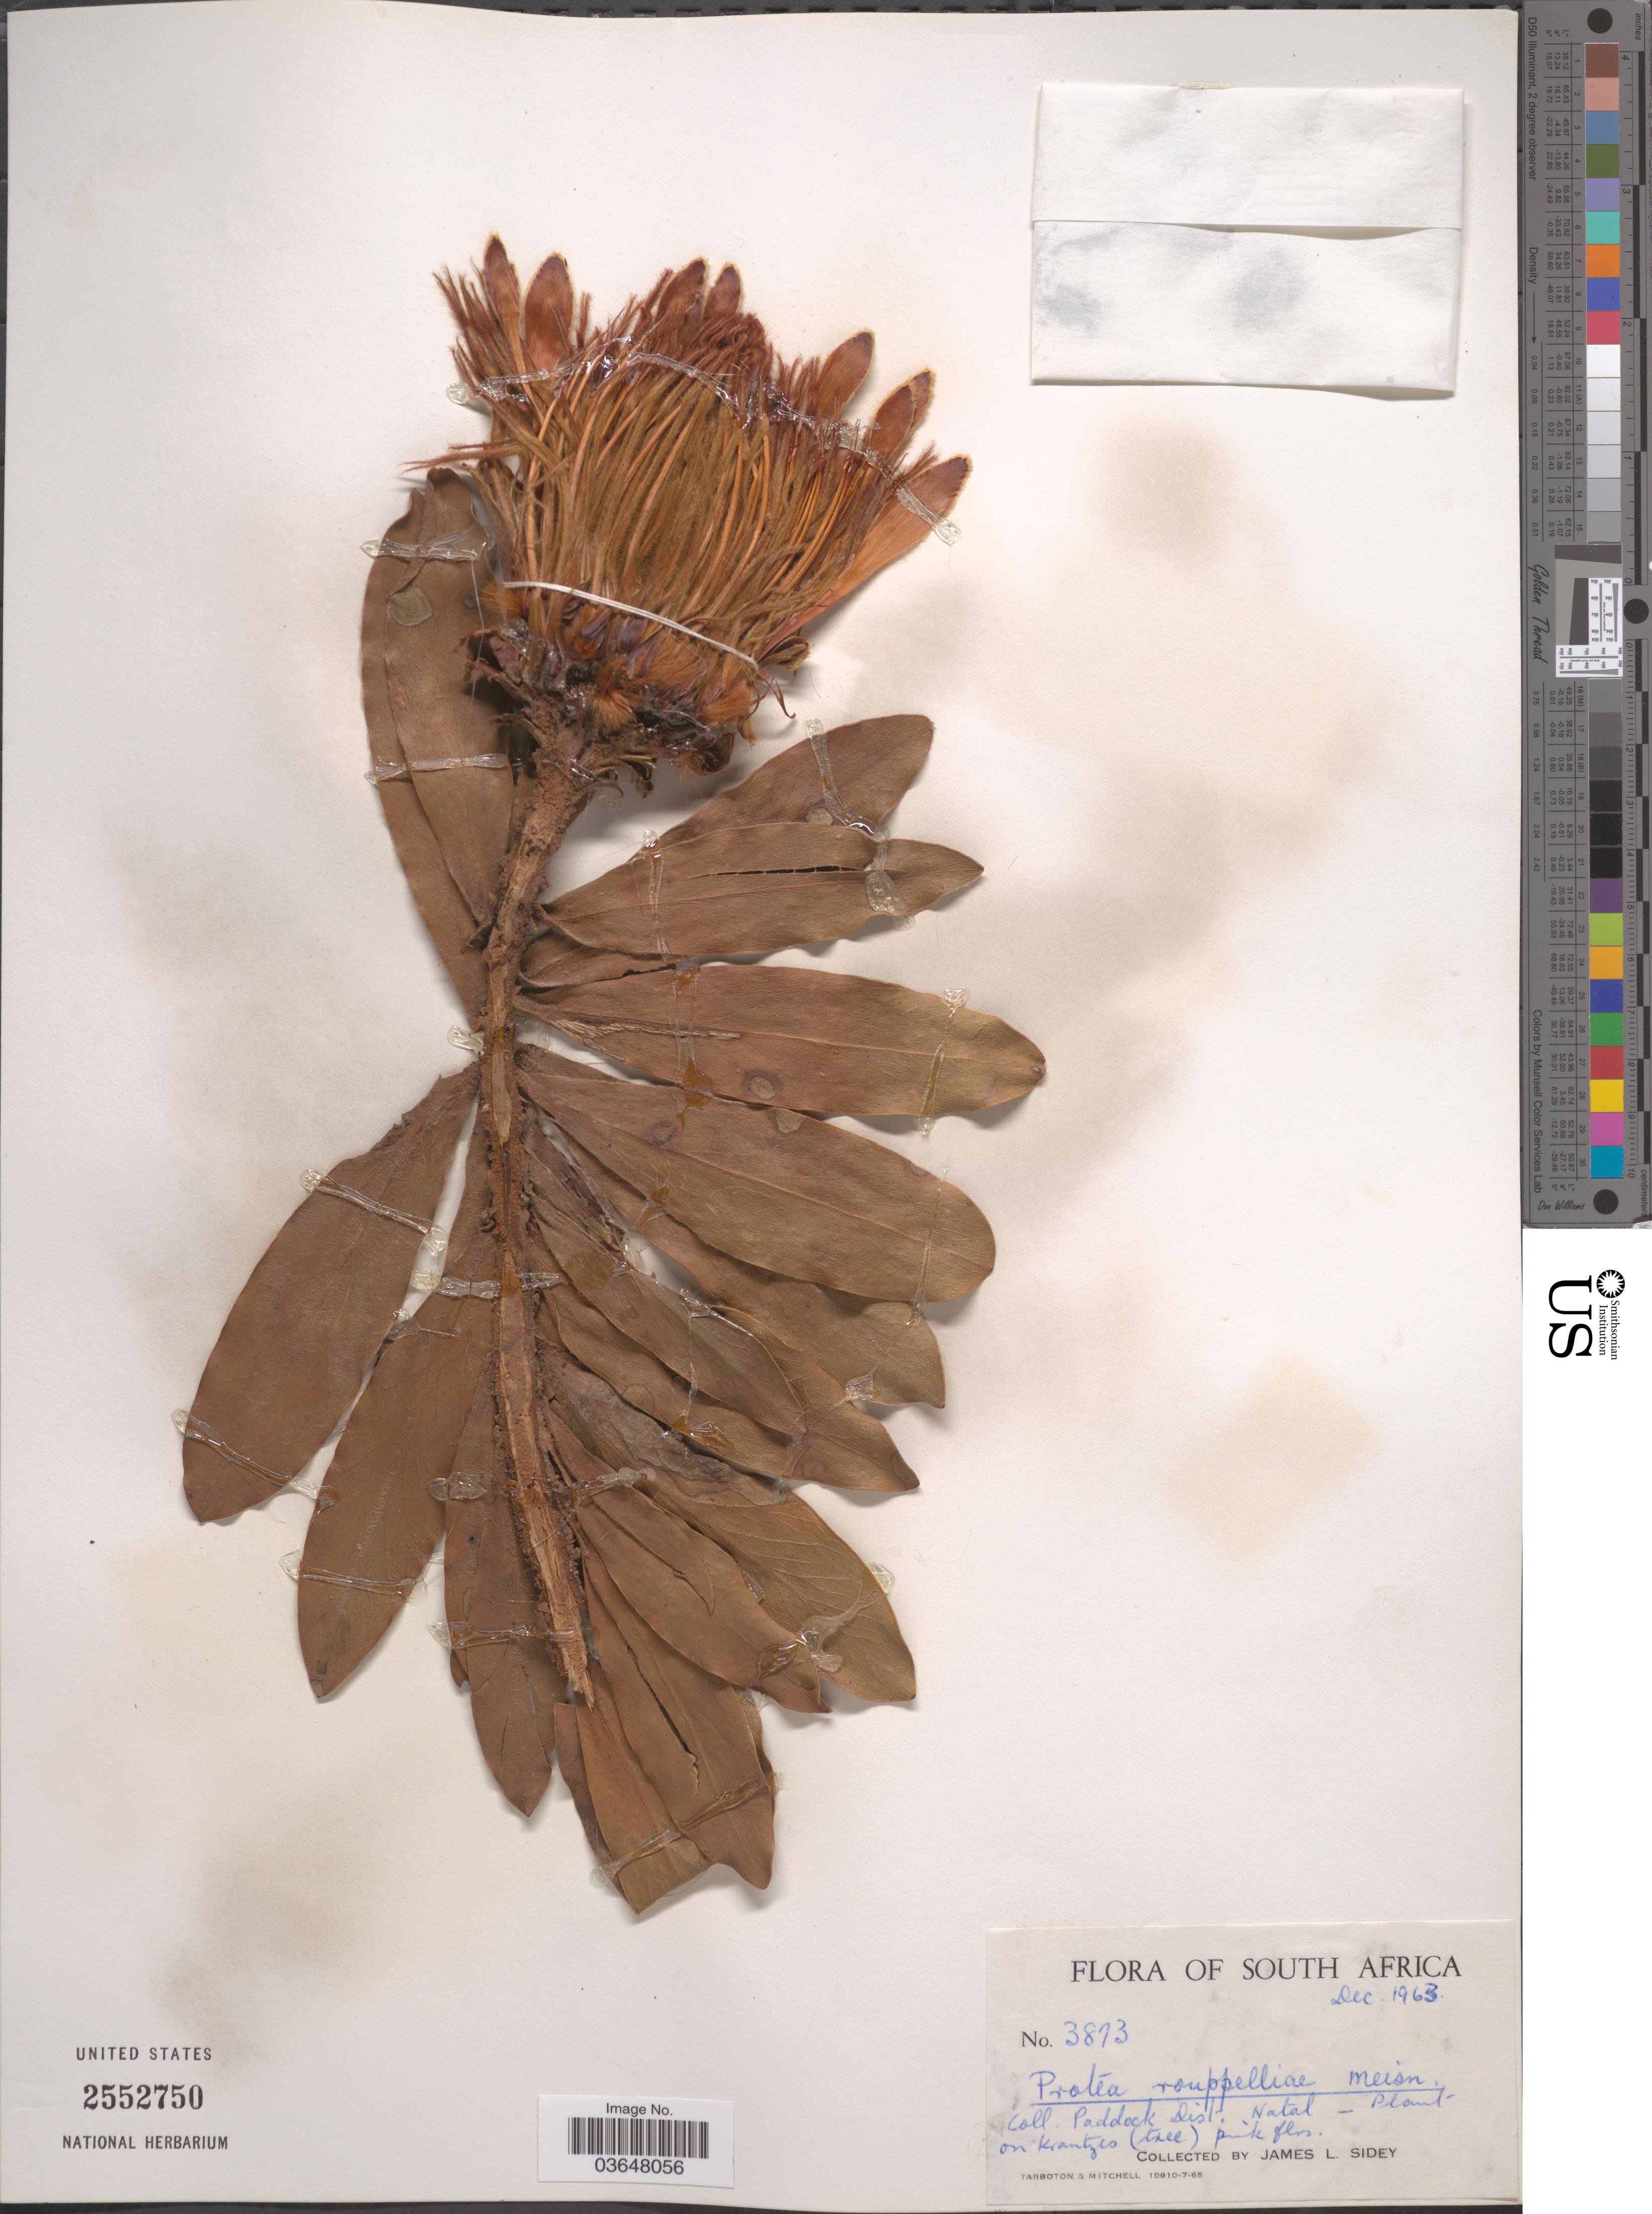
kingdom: Plantae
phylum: Tracheophyta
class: Magnoliopsida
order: Proteales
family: Proteaceae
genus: Protea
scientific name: Protea roupelliae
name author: Meisn.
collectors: J. L. Sidey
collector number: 3873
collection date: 1963-12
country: South Africa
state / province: KwaZulu-Natal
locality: Paddock District. Natal.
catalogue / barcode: US 2552750